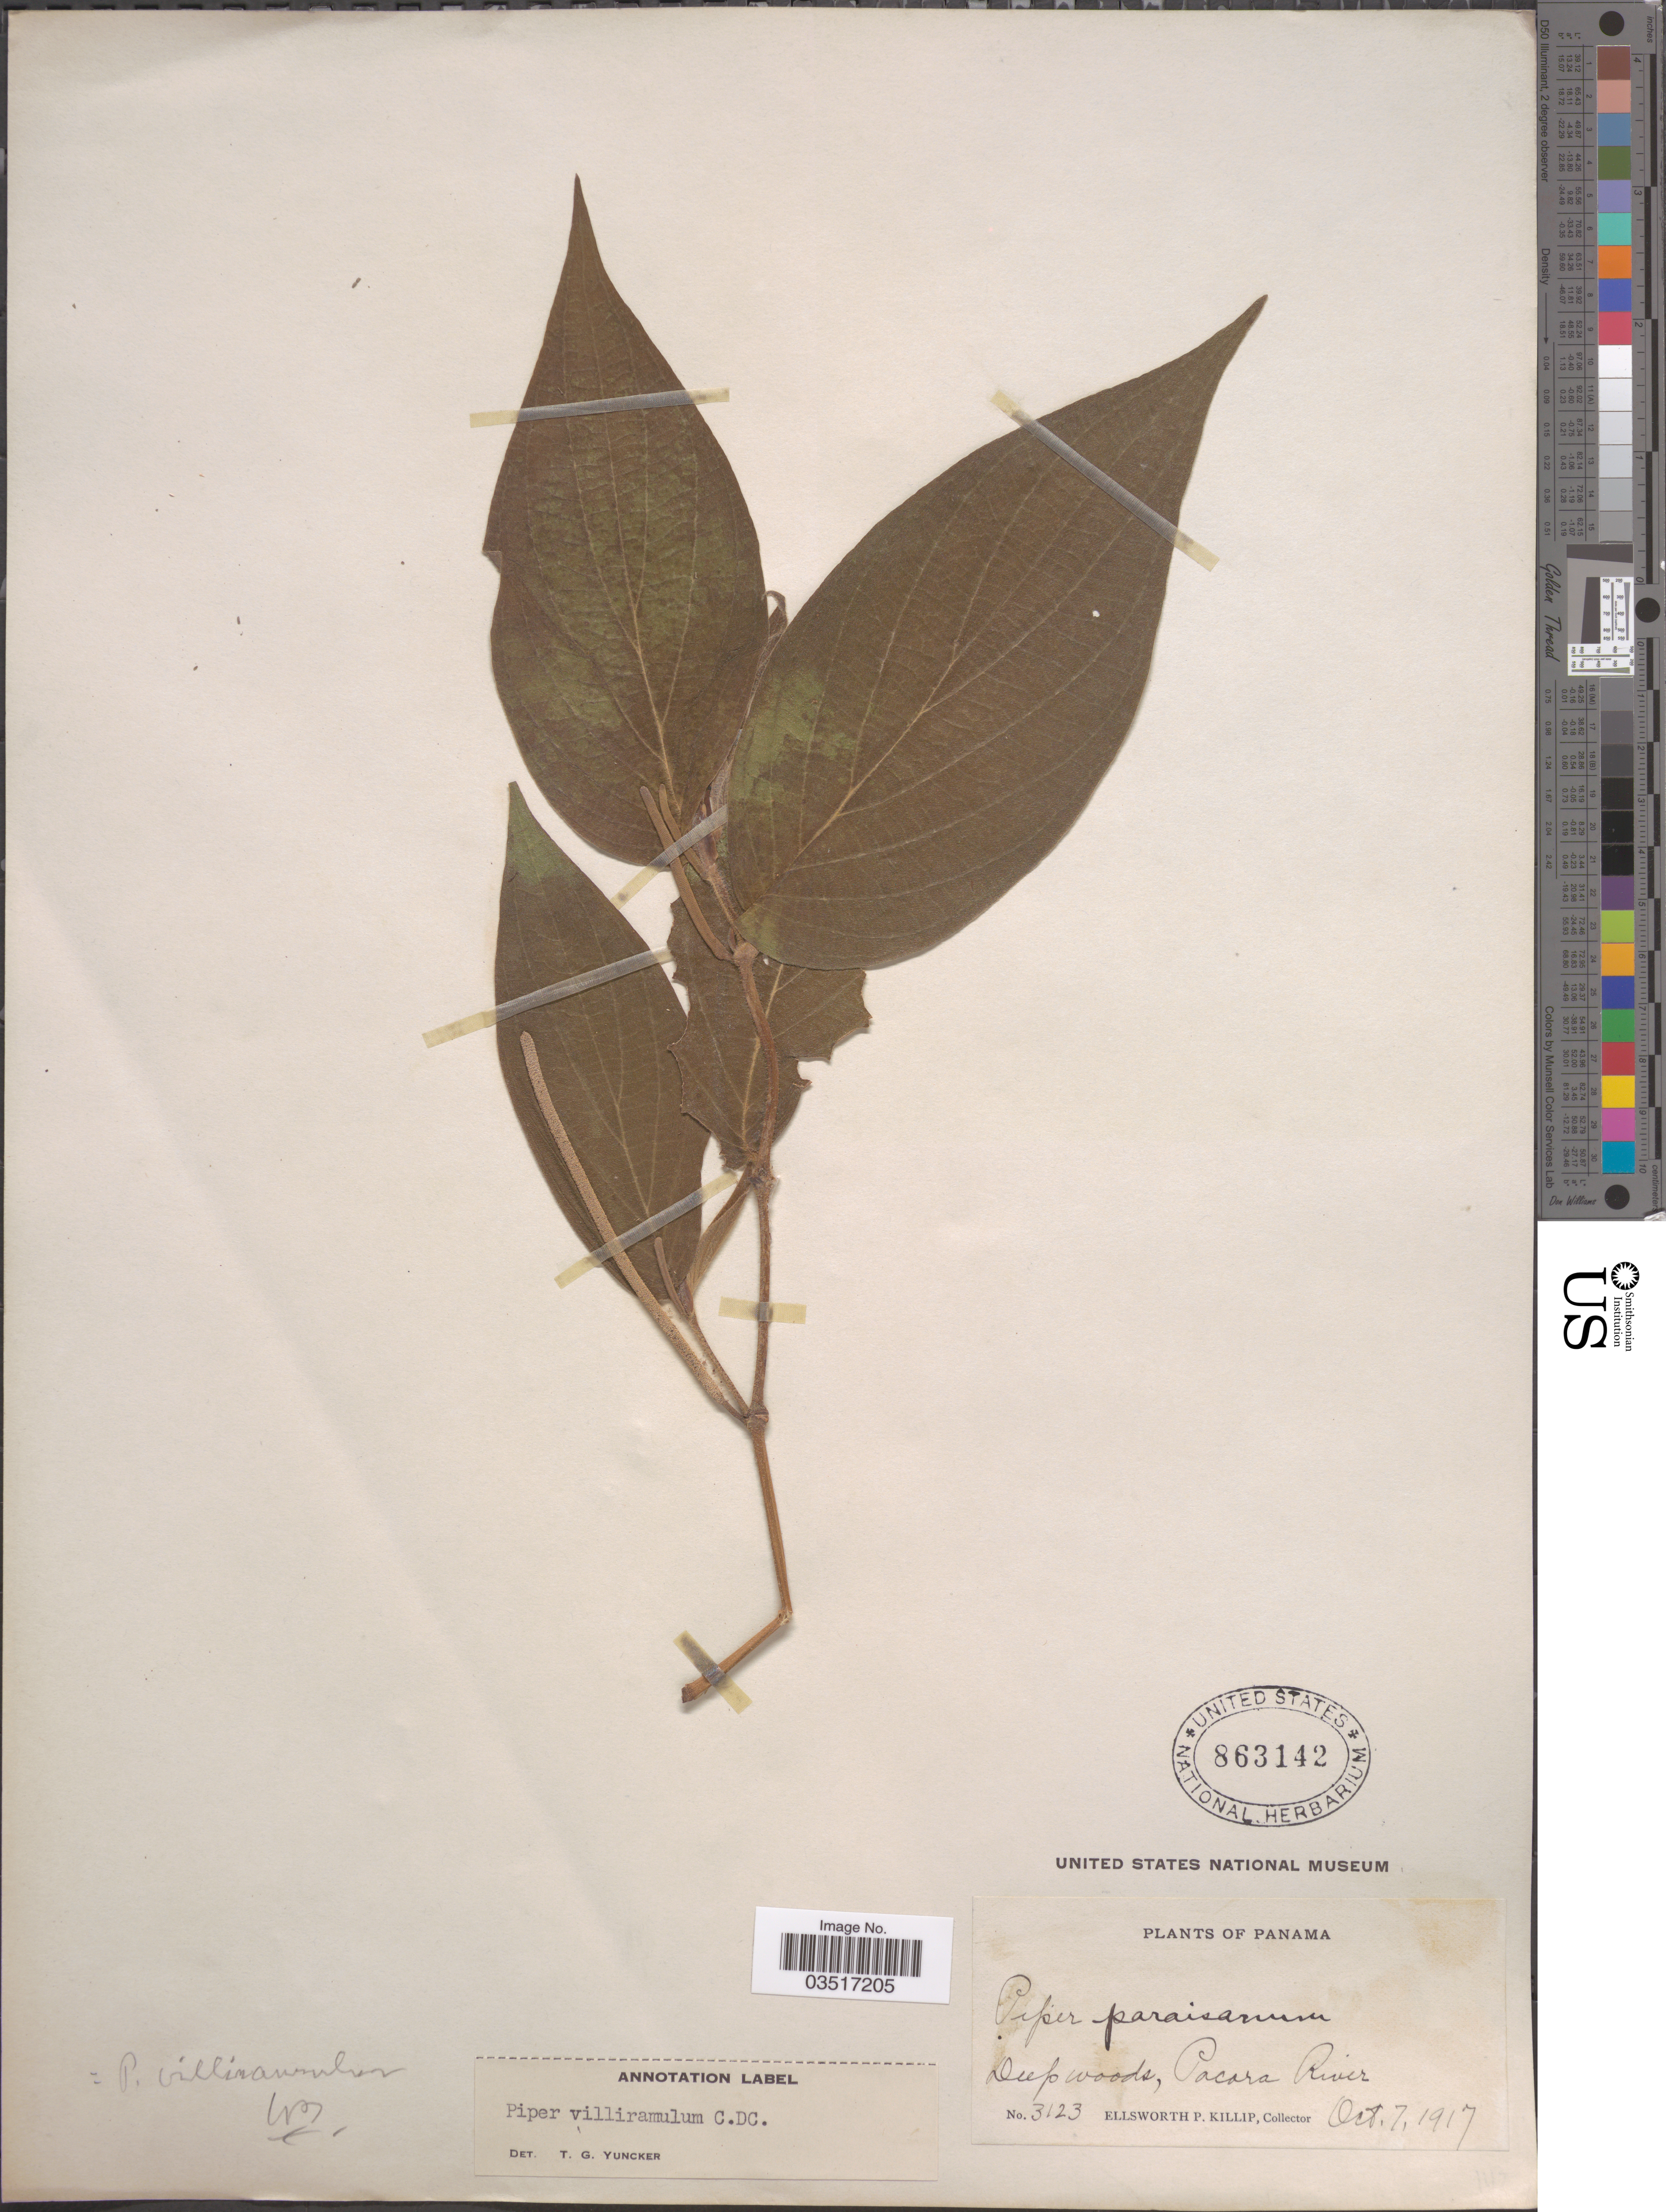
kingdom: Plantae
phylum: Tracheophyta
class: Magnoliopsida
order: Piperales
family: Piperaceae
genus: Piper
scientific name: Piper villiramulum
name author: C. DC.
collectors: E. P. Killip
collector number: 3123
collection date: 1917-10-07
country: Panama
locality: Pacora River.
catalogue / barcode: US 863142